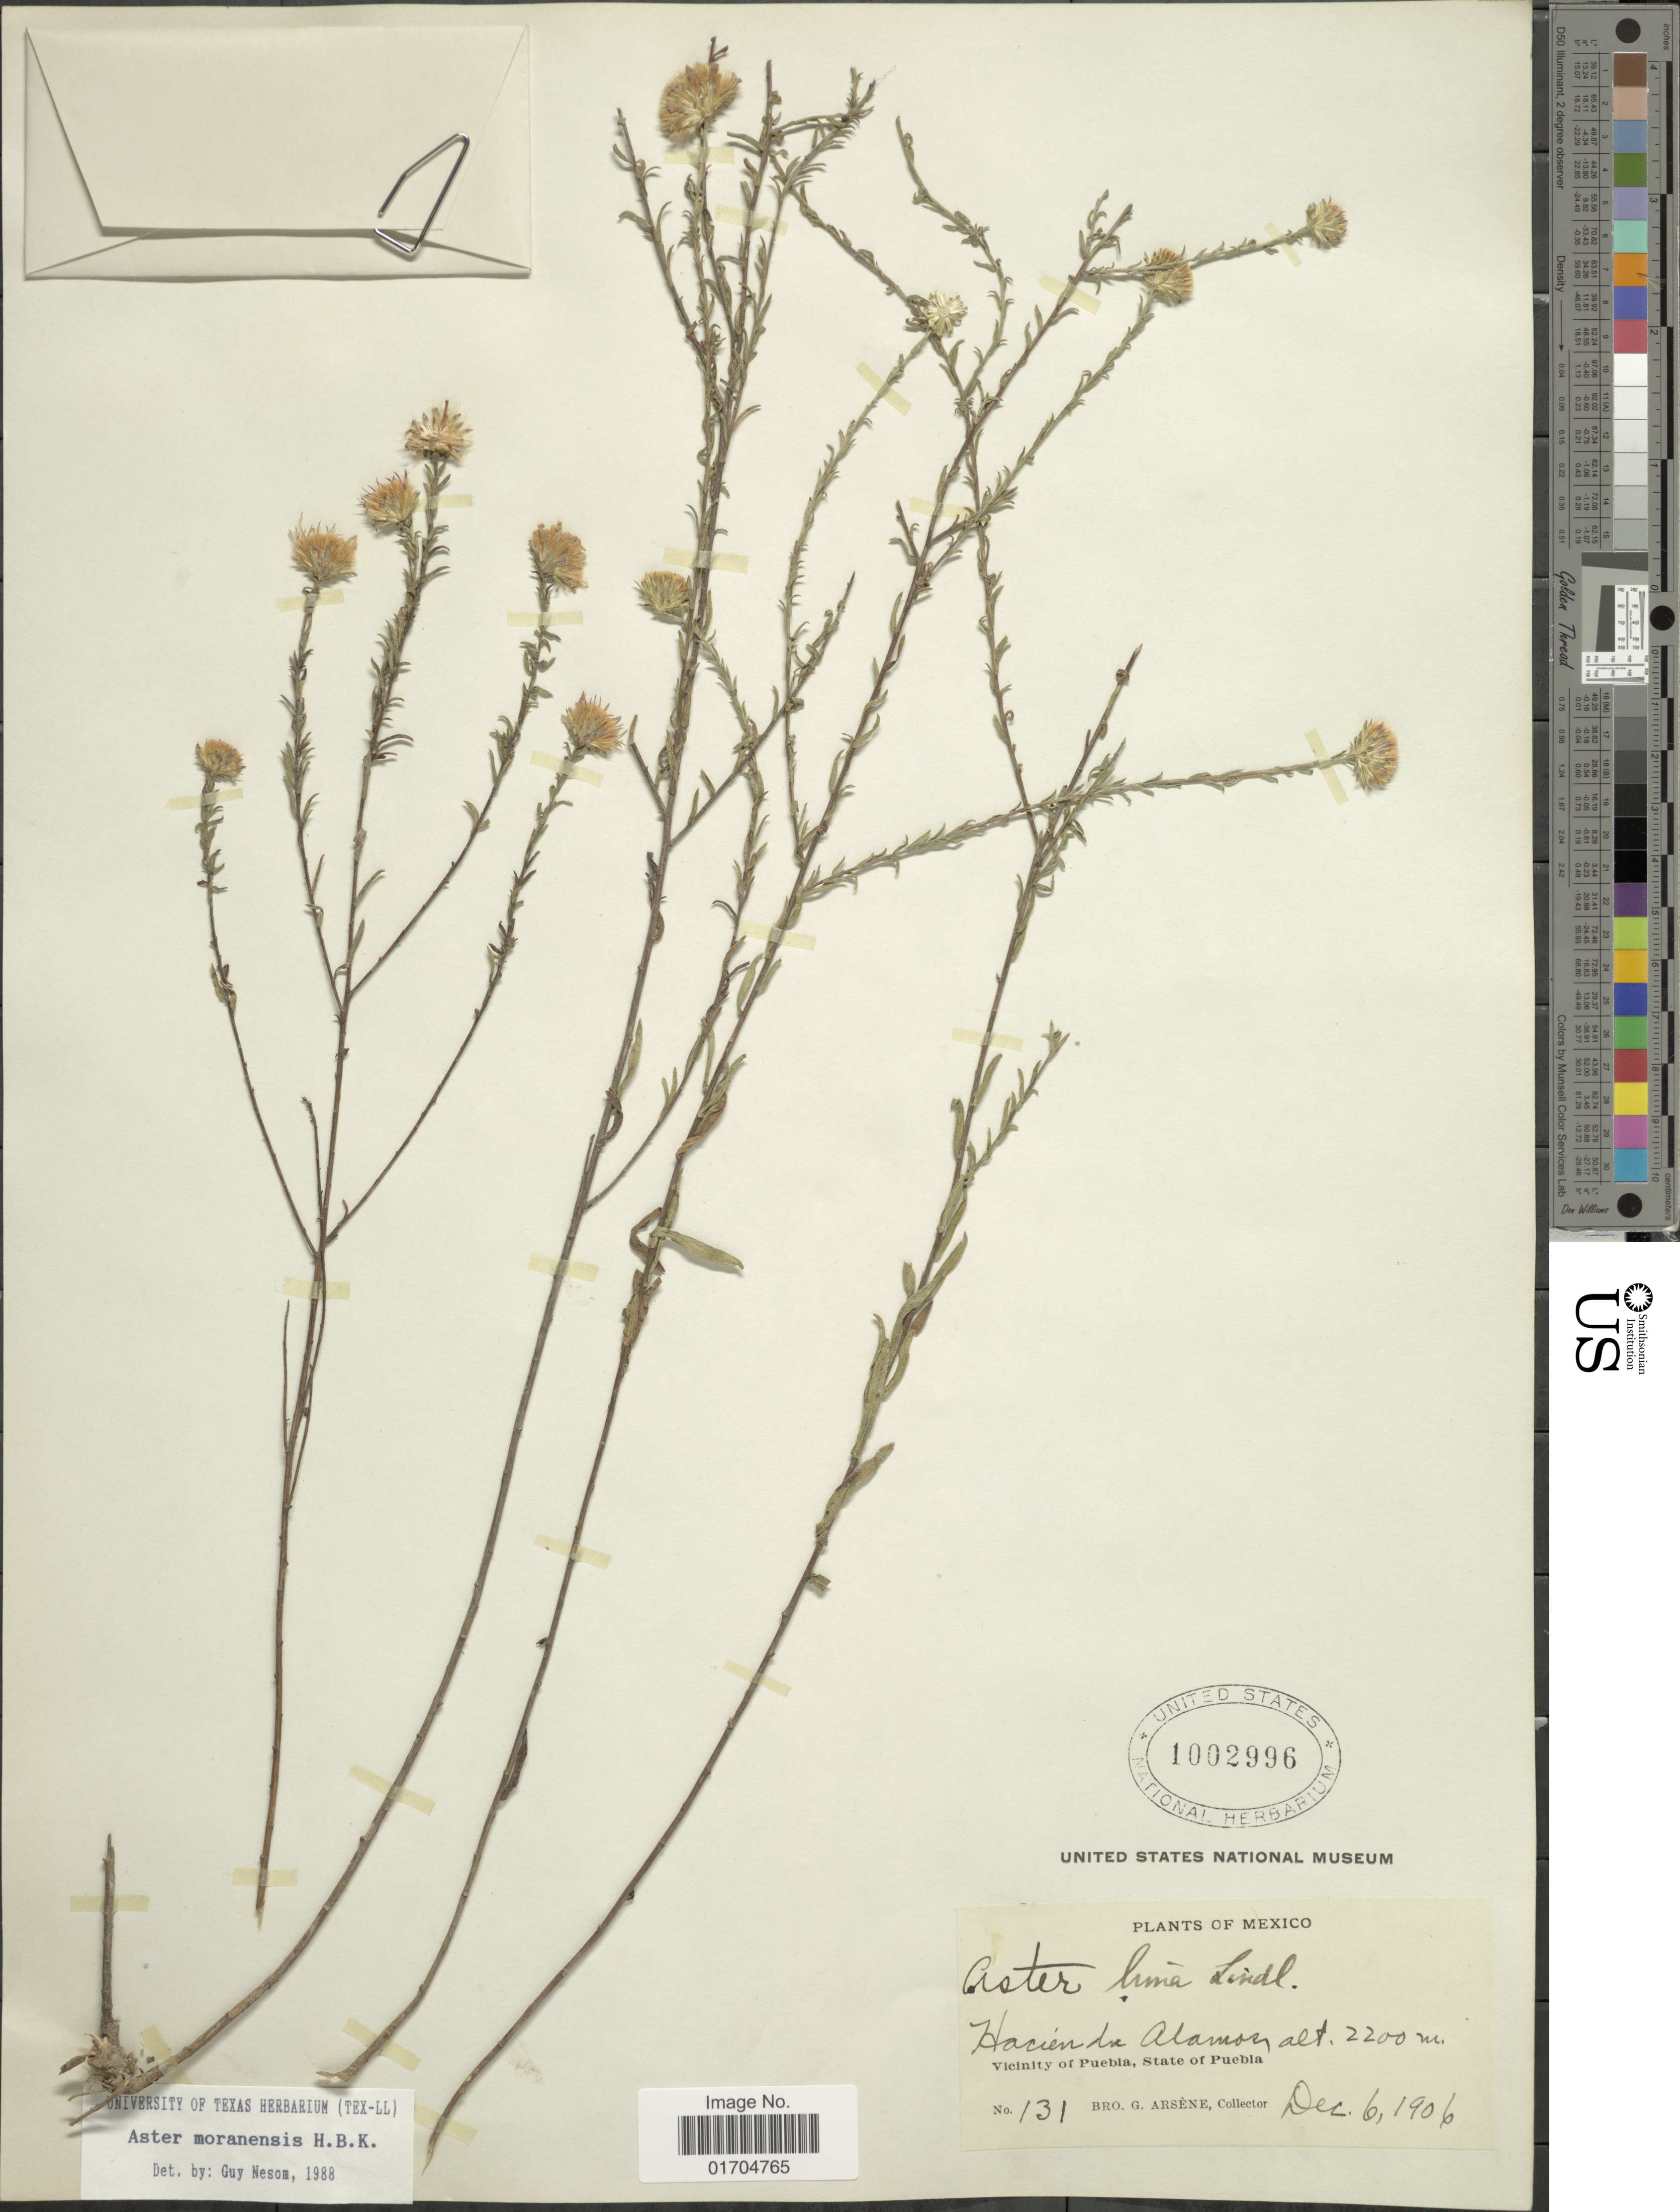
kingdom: Plantae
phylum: Tracheophyta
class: Magnoliopsida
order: Asterales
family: Asteraceae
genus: Symphyotrichum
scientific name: Symphyotrichum moranense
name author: (Kunth) G.L. Nesom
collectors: Bro. G. Arsène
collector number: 131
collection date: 1906-12-06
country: Mexico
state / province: Puebla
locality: Hacienda Alamoss, Vicinity of Puebla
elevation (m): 2200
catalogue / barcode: US 1002996